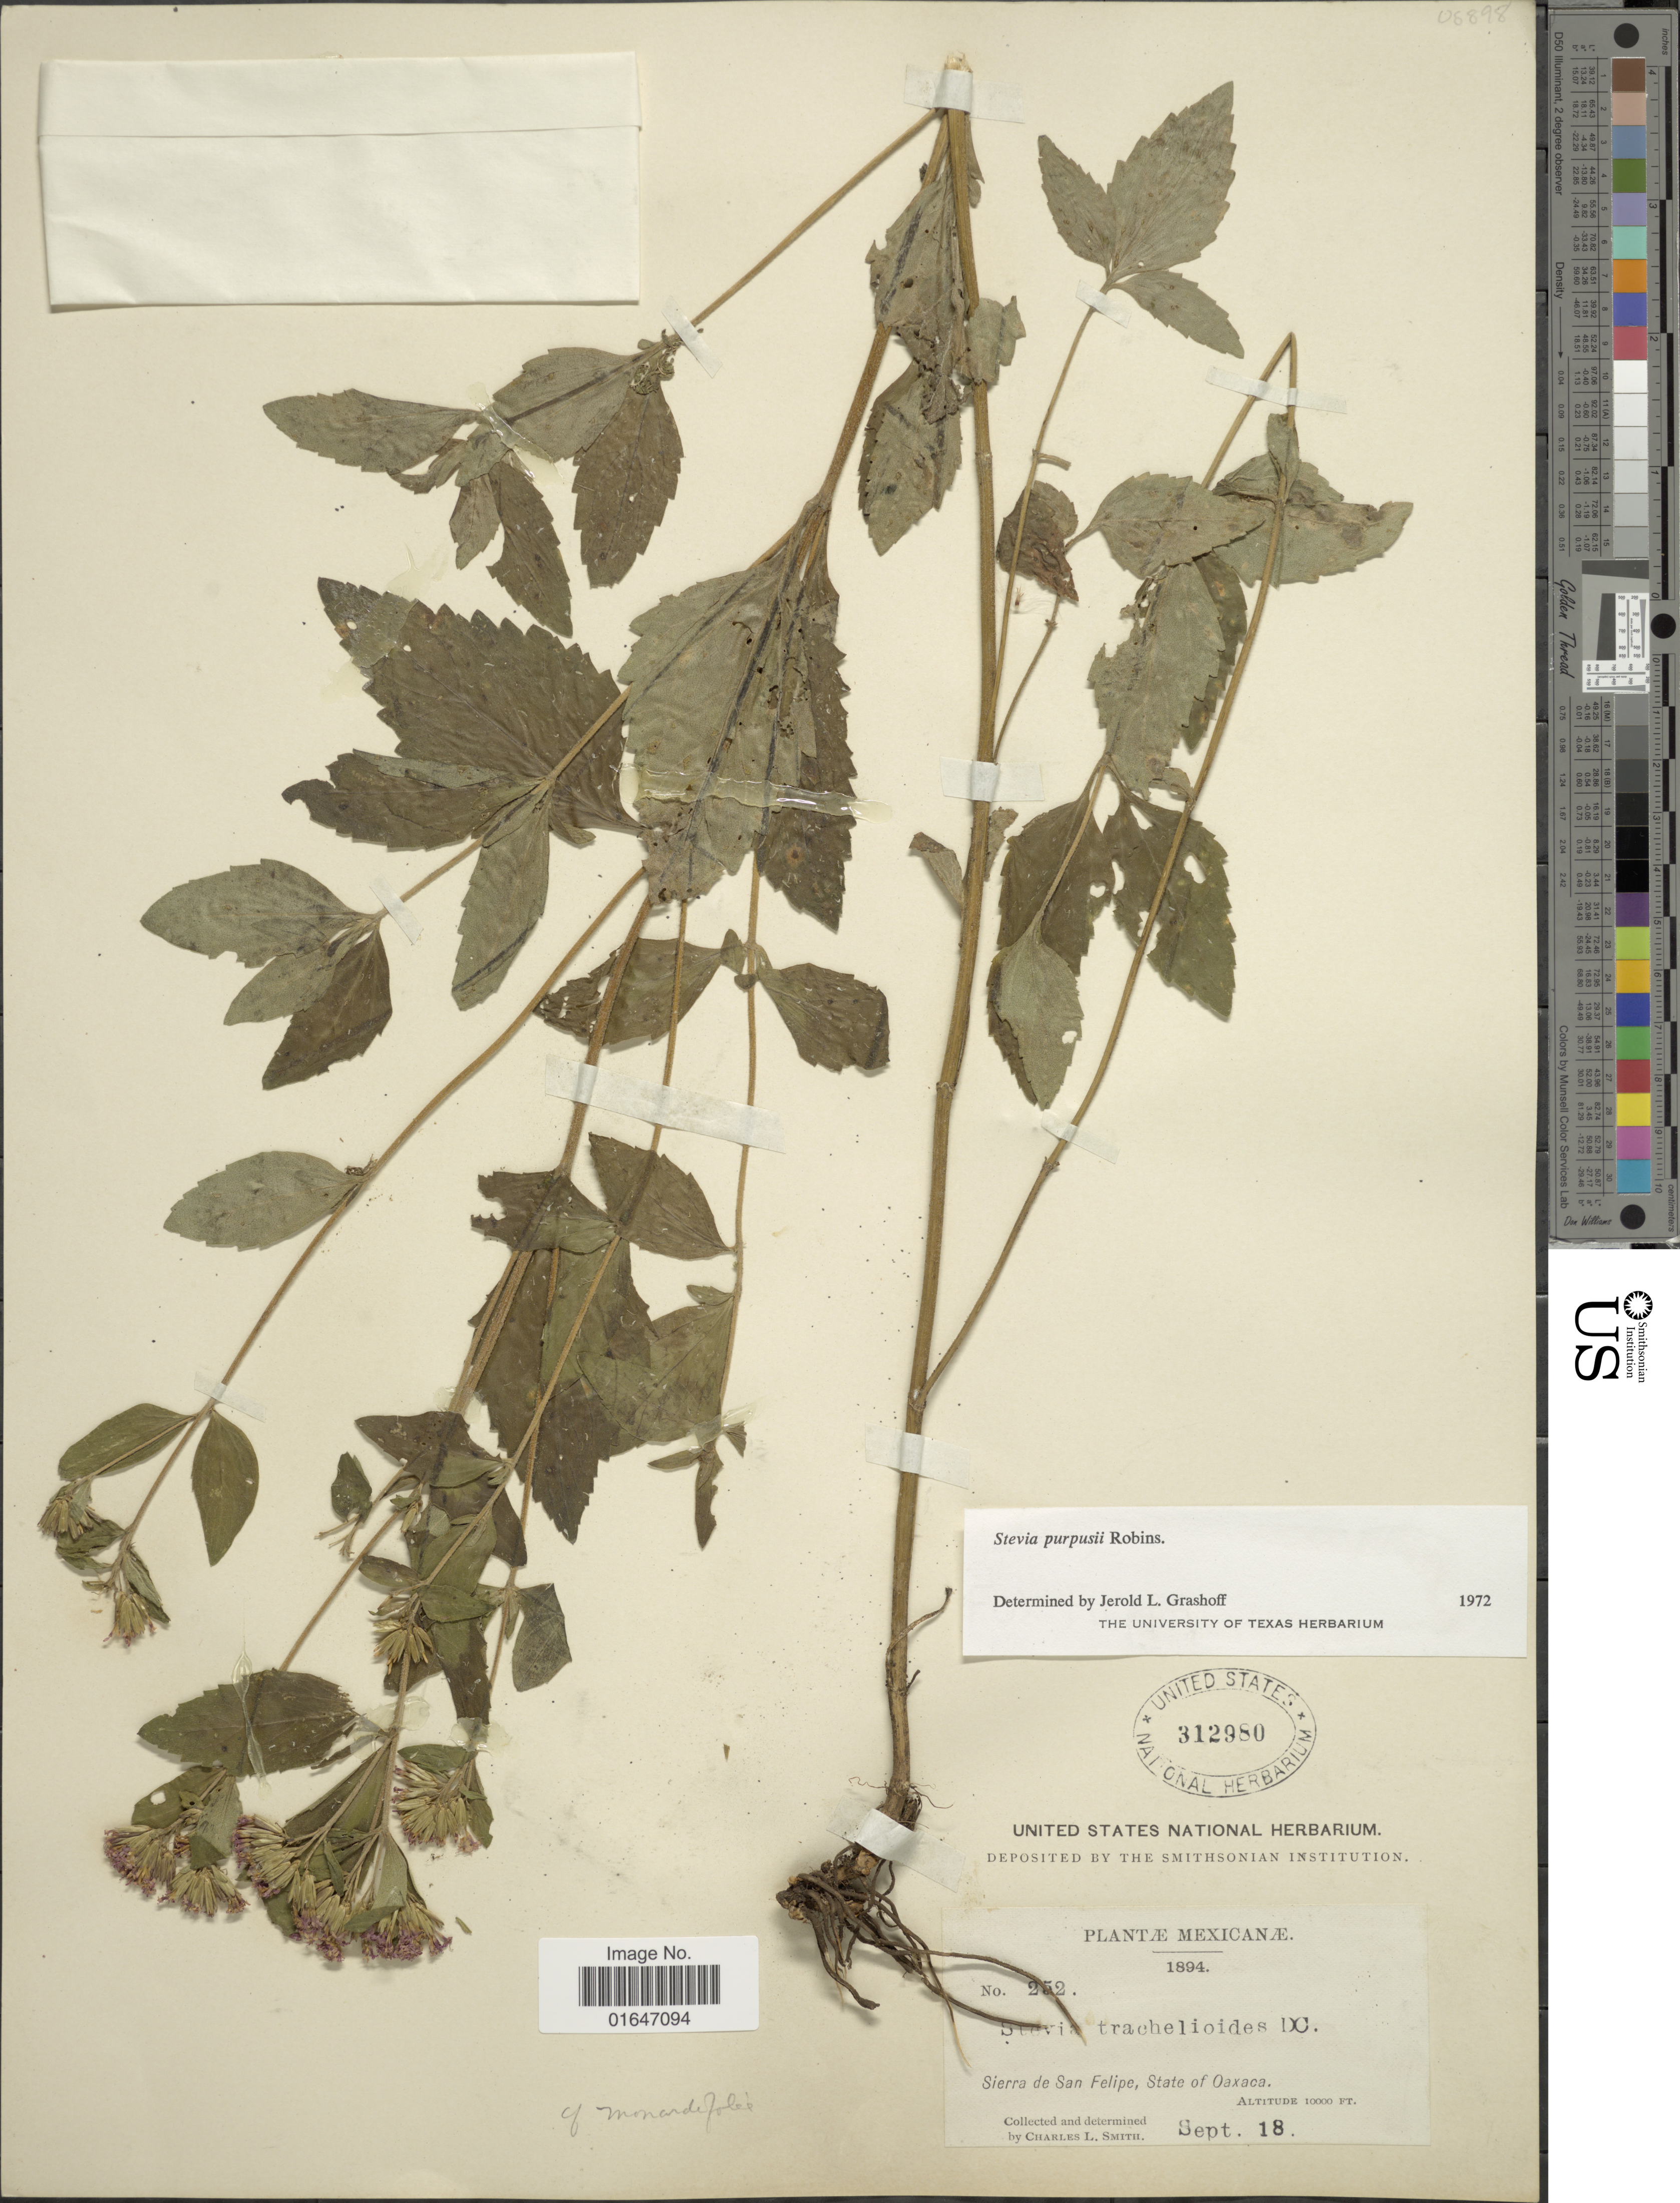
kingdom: Plantae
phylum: Tracheophyta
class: Magnoliopsida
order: Asterales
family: Asteraceae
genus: Stevia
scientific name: Stevia purpusii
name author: B.L. Rob.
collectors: C. L. Smith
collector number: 252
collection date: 1894-09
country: Mexico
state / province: Oaxaca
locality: Sierra de San Filpe. State of Oaxaca.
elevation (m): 3048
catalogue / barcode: US 312980